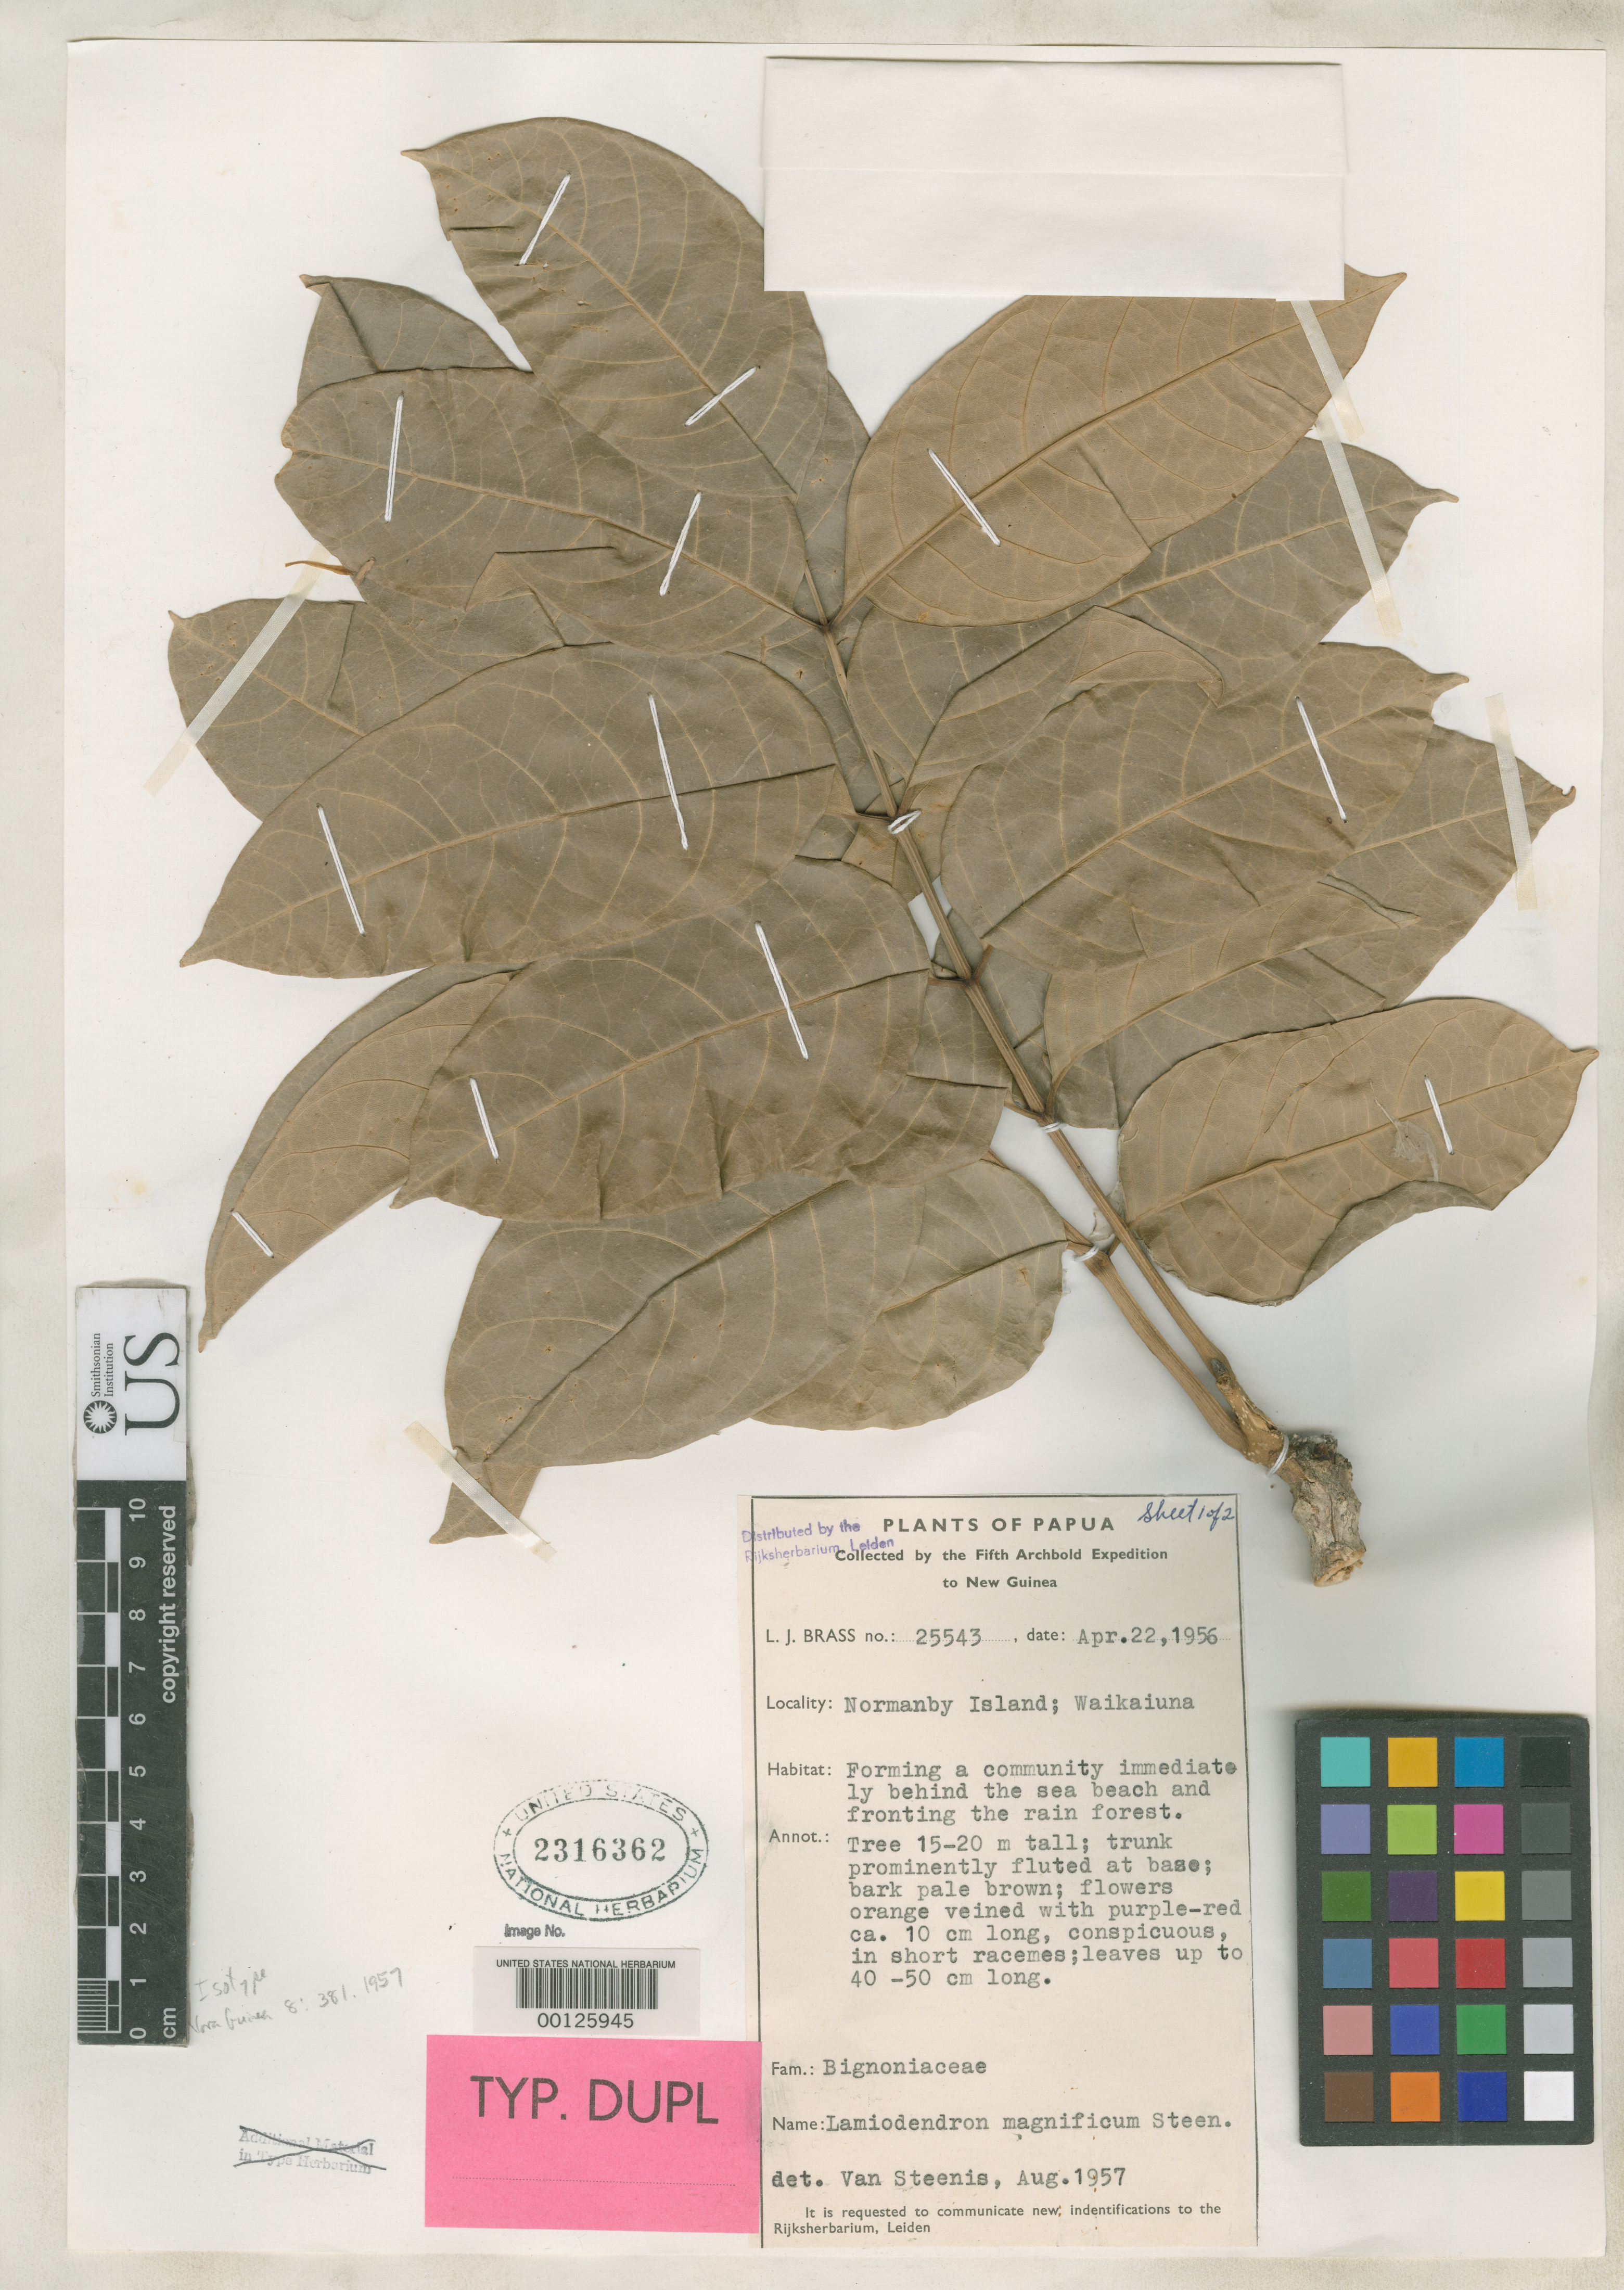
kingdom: Plantae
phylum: Tracheophyta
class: Magnoliopsida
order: Lamiales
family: Bignoniaceae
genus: Lamiodendron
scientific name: Lamiodendron magnificum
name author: Steenis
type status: Isotype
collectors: L. J. Brass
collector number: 25543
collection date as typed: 22 Apr 1956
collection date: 1956-04-22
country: Papua New Guinea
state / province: Milne Bay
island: Normanby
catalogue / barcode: US 2316362